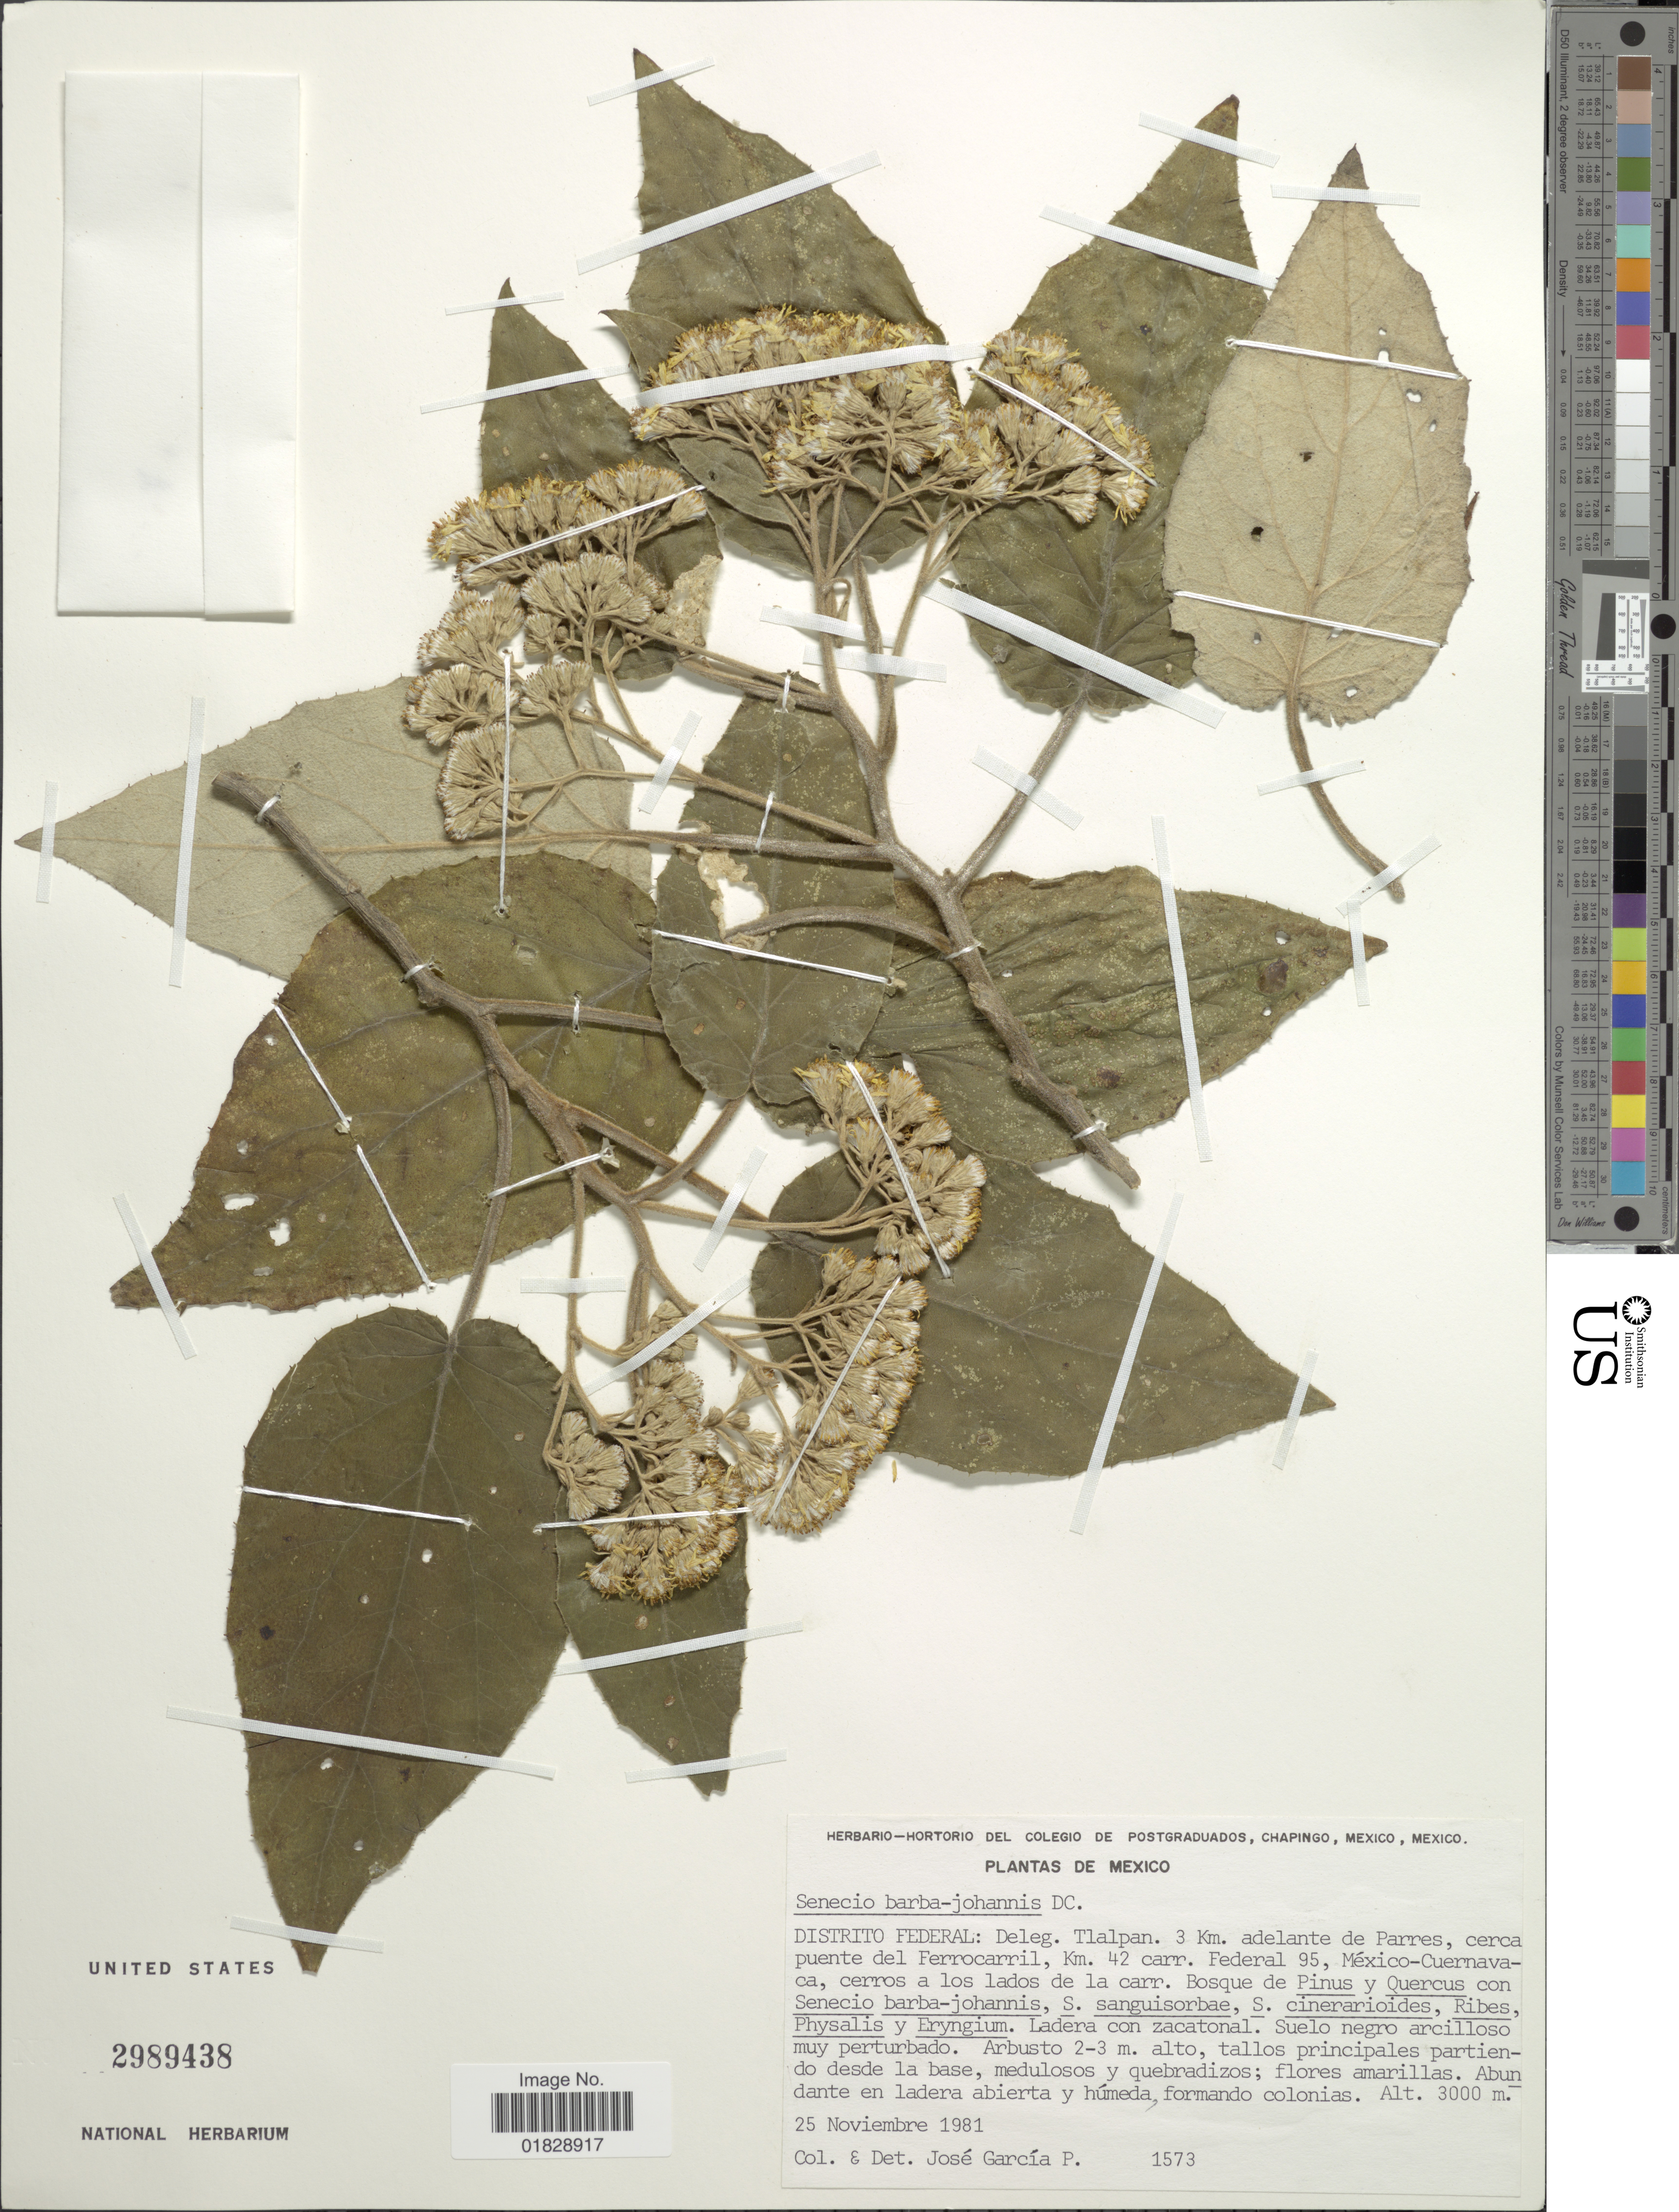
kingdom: Plantae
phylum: Tracheophyta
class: Magnoliopsida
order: Asterales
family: Asteraceae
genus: Roldana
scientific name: Roldana barba-johannis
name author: (DC.) H. Rob. & Brettell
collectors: J. García-P.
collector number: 1573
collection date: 1981-11-25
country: Mexico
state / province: Distrito Federal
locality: Distrito Federal: Deleg. Tlalpan. 3 Km. adelante de Parres, cerca puente del Ferrocarril, Km. 42 carr. Federal 95, México-Cuernavaca, cerros a los lados de la carr.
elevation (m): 3000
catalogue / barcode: US 2989438